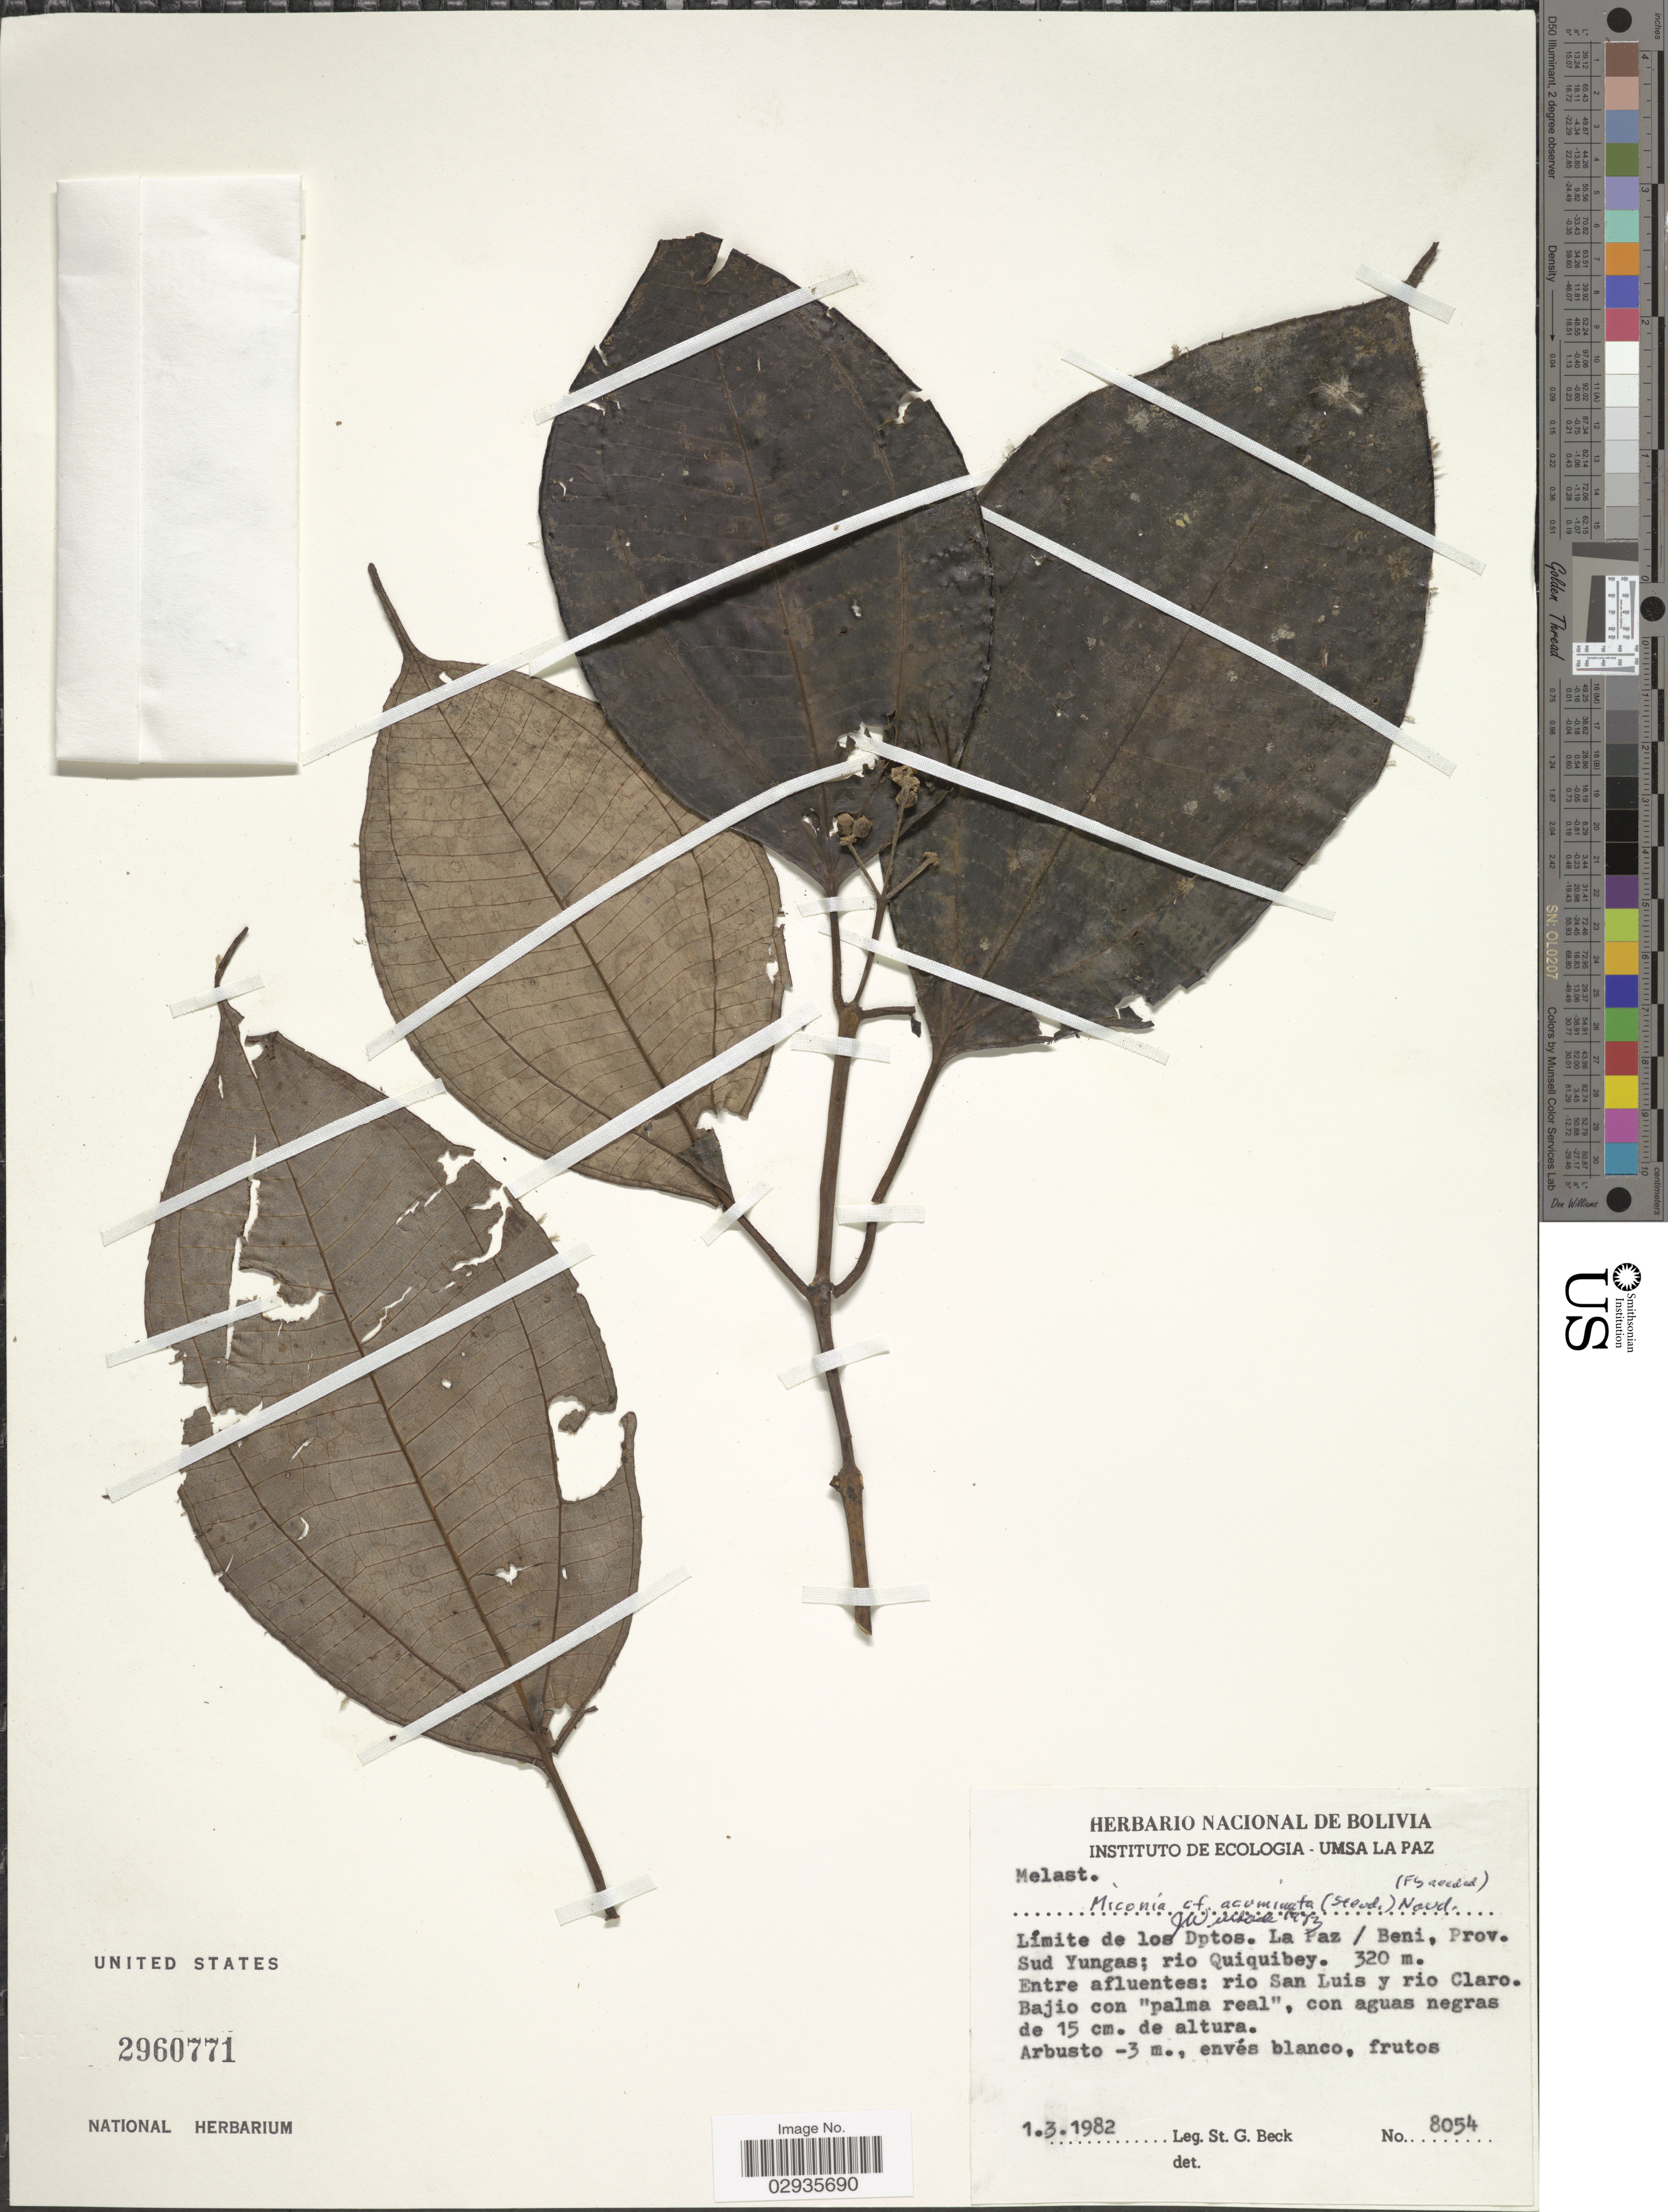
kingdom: Plantae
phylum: Tracheophyta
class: Magnoliopsida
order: Myrtales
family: Melastomataceae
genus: Miconia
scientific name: Miconia acuminata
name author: (Steud.) Naudin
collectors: S. G. Beck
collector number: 8054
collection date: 1982-03-01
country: Bolivia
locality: Límite de los Dptos. La Paz / Beni, Prov. Sud Yungas; rio Quiquibey. Entre afluentes: rio San Luis y rio Claro.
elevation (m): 320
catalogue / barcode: US 2960771